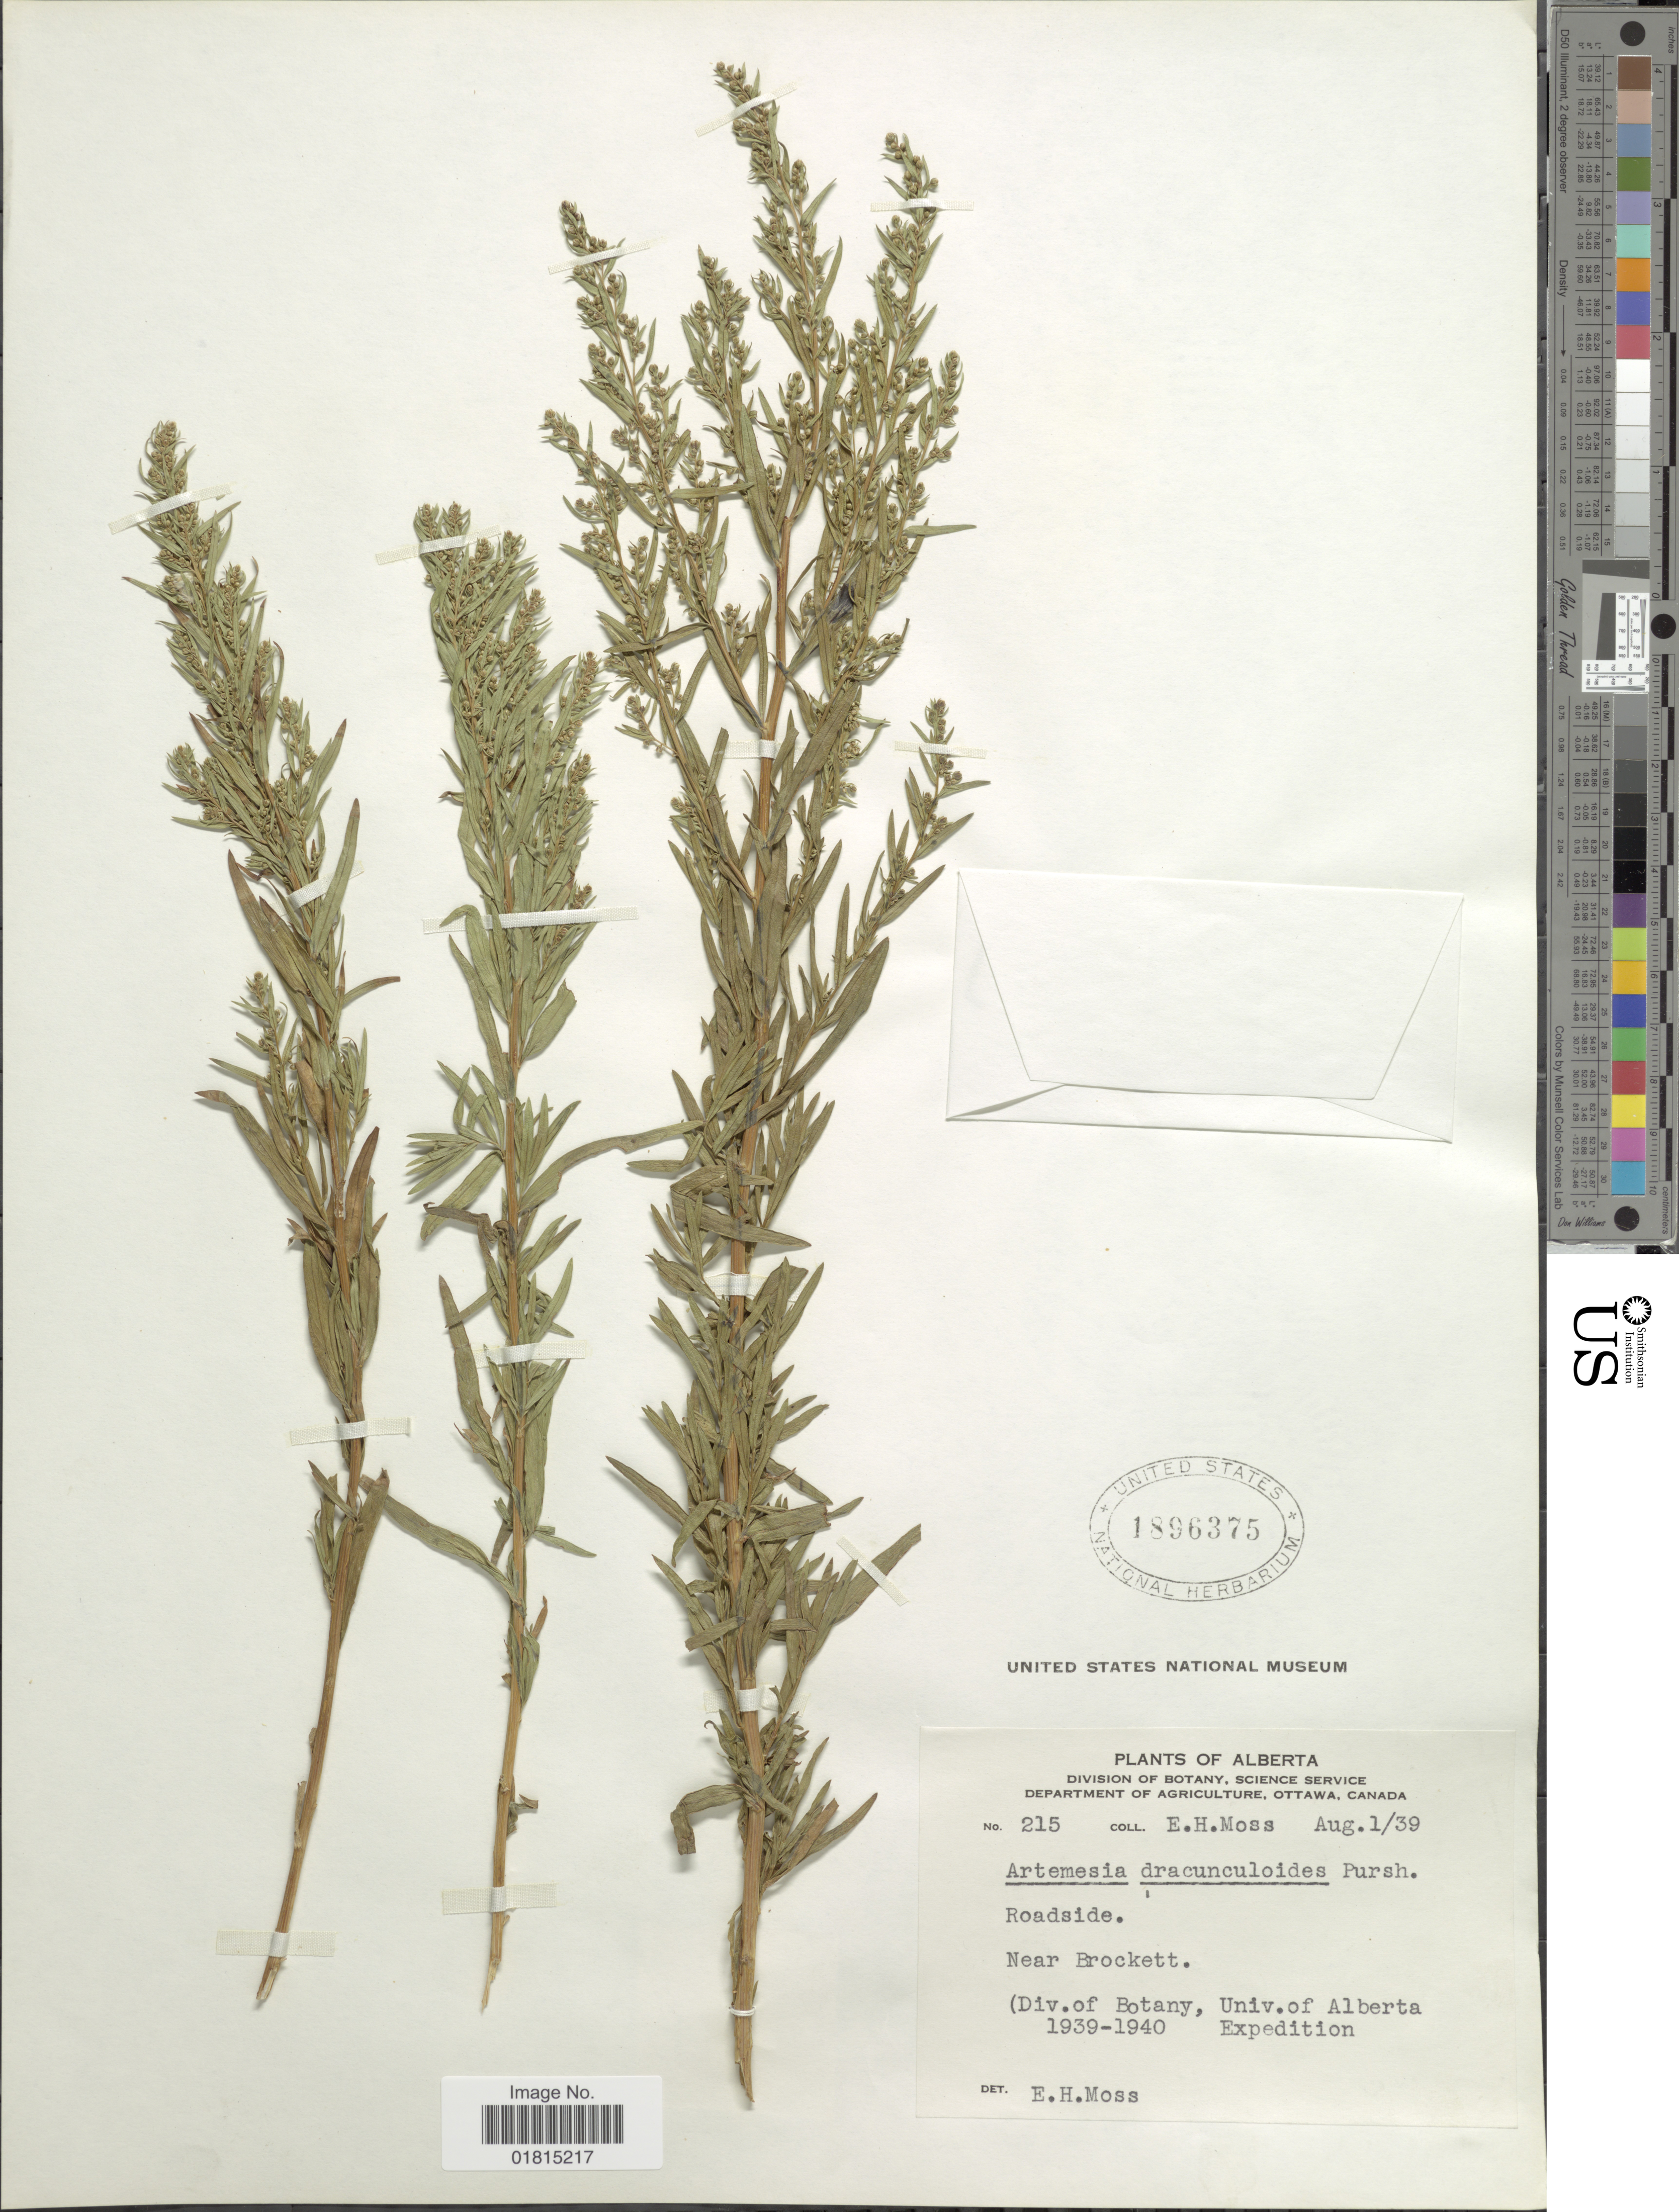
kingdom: Plantae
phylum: Tracheophyta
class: Magnoliopsida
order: Asterales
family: Asteraceae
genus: Artemisia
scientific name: Artemisia dracunculoides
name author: Pursh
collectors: E. Moss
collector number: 215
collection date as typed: Transcribed d/m/y: 1/8/39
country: Canada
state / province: Alberta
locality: Roadside. Near Brockett.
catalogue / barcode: US 1896375